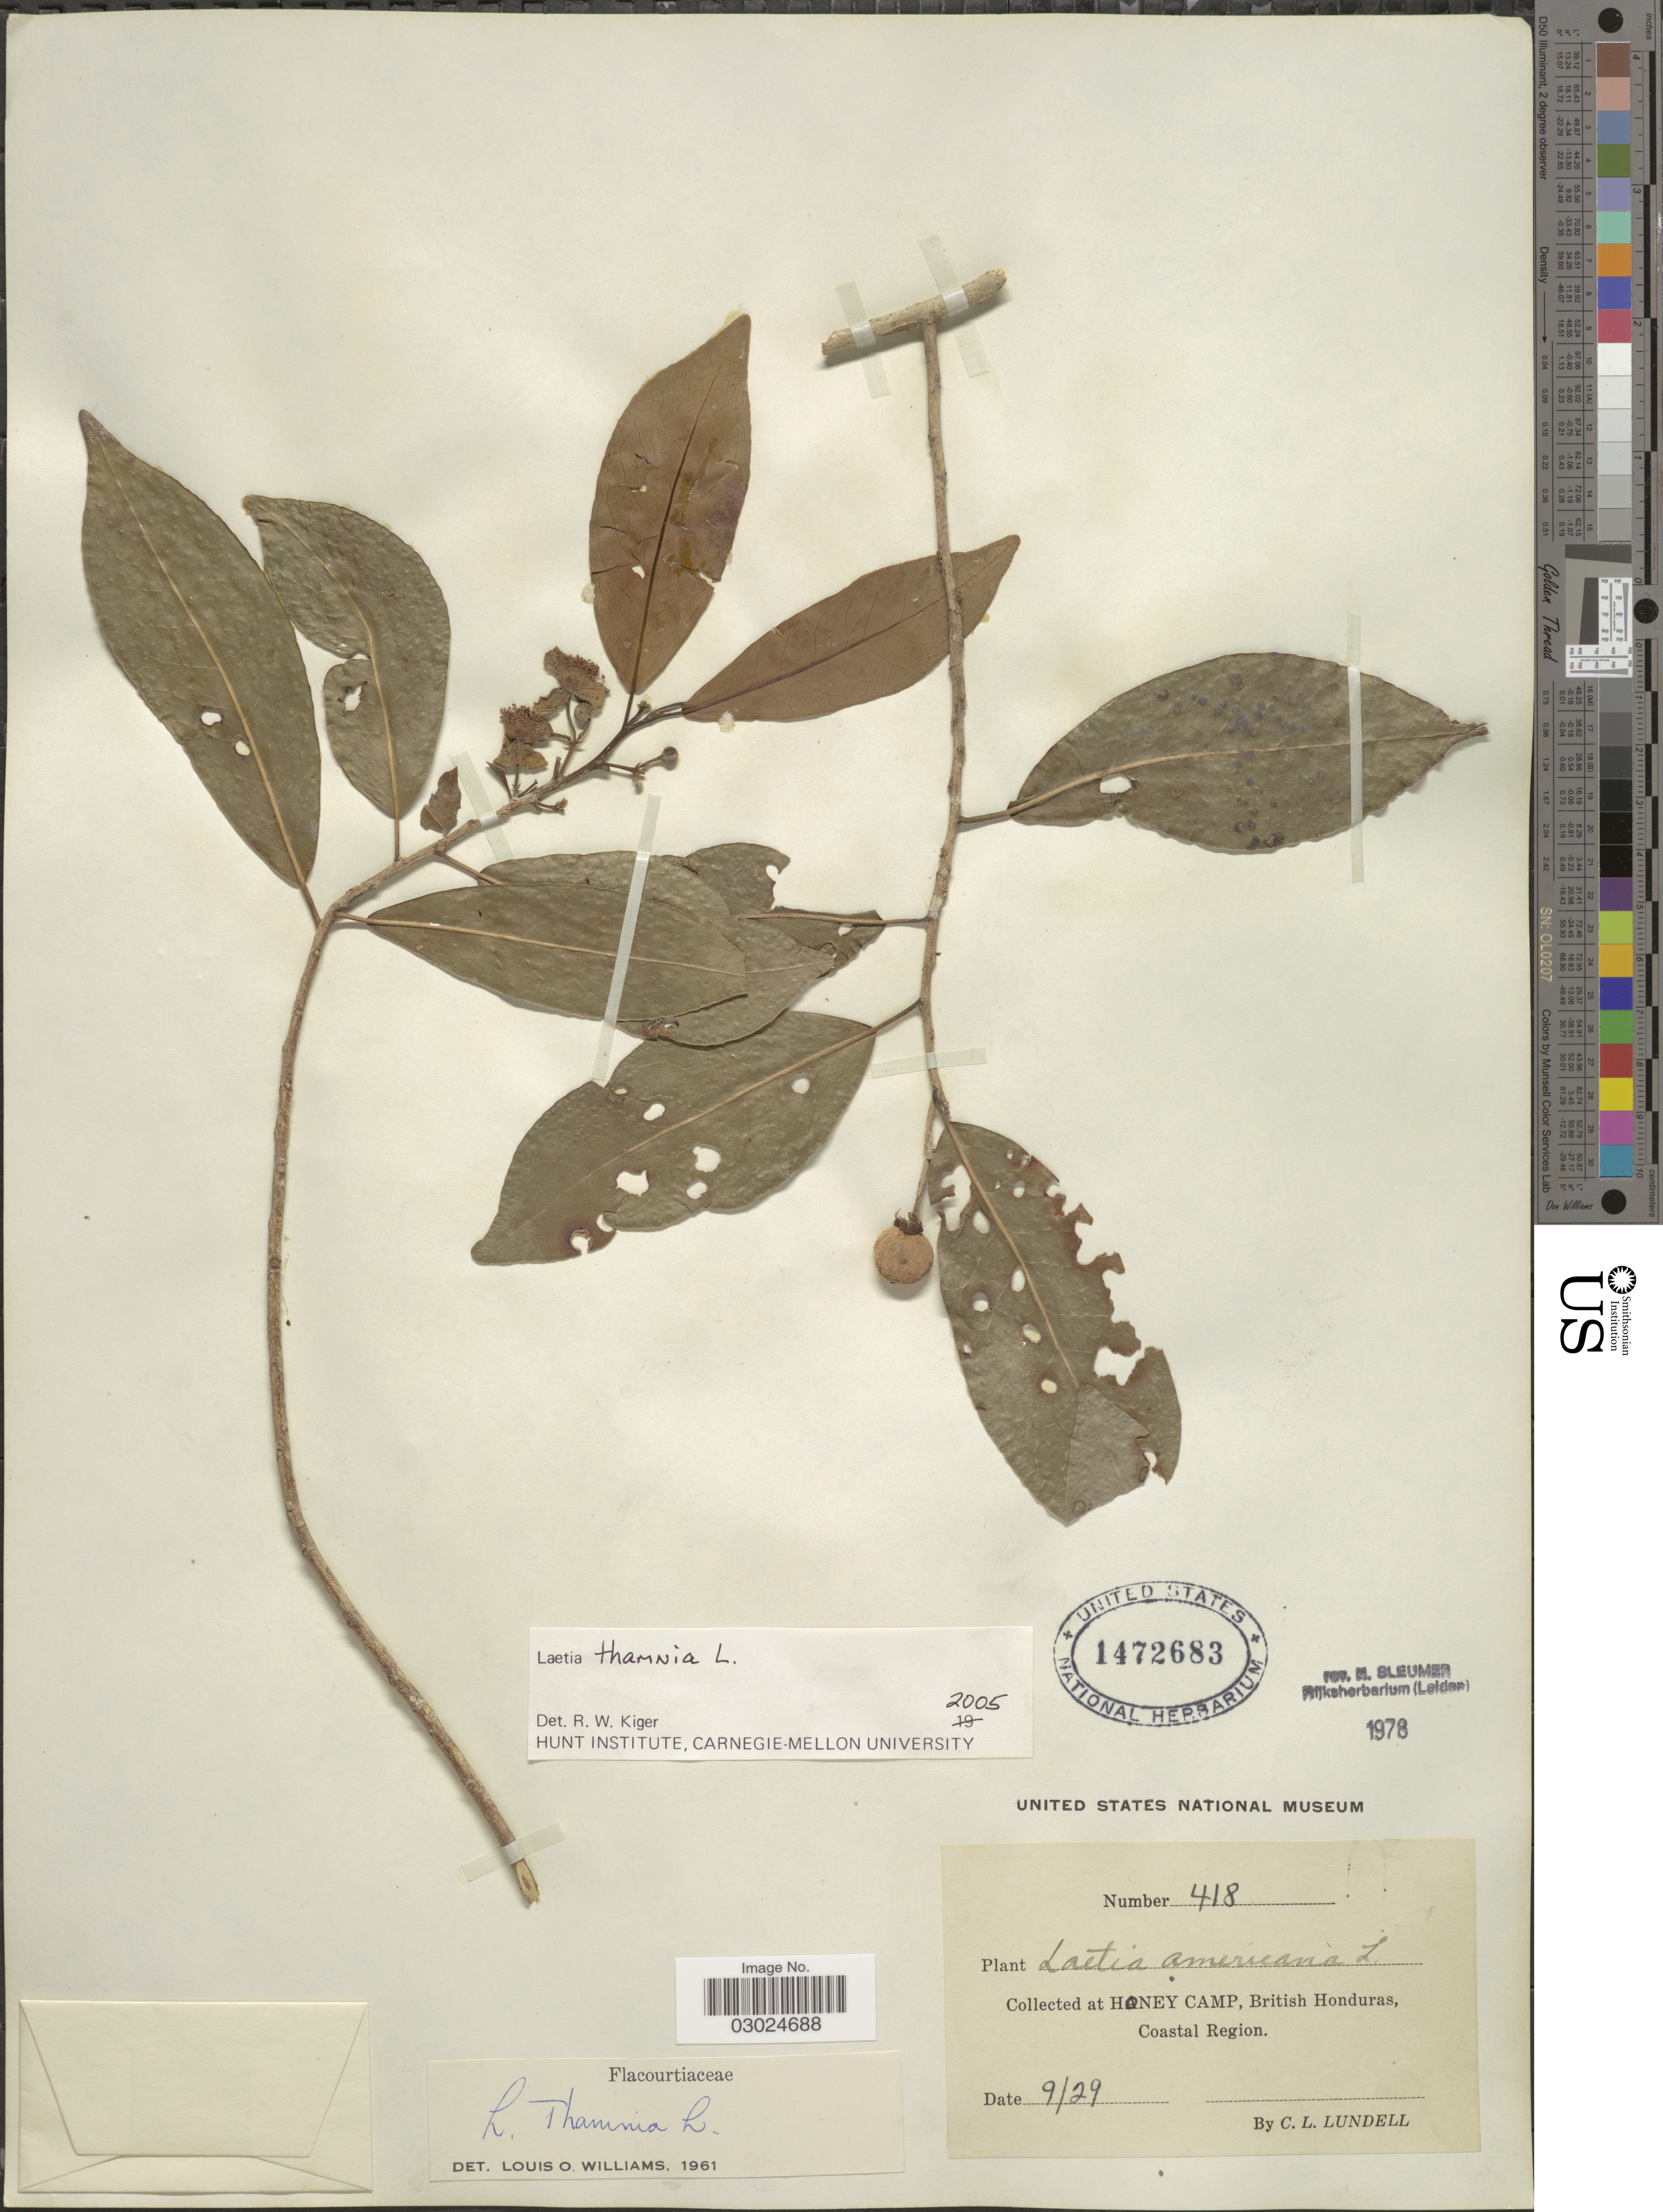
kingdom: Plantae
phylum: Tracheophyta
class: Magnoliopsida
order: Malpighiales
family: Salicaceae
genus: Laetia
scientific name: Laetia thamnia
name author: L.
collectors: C. L. Lundell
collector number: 418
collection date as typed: Transcribed d/m/y: /9/29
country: Belize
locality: Honey Camp, British Honduras, Coastal Region.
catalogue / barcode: US 1472683